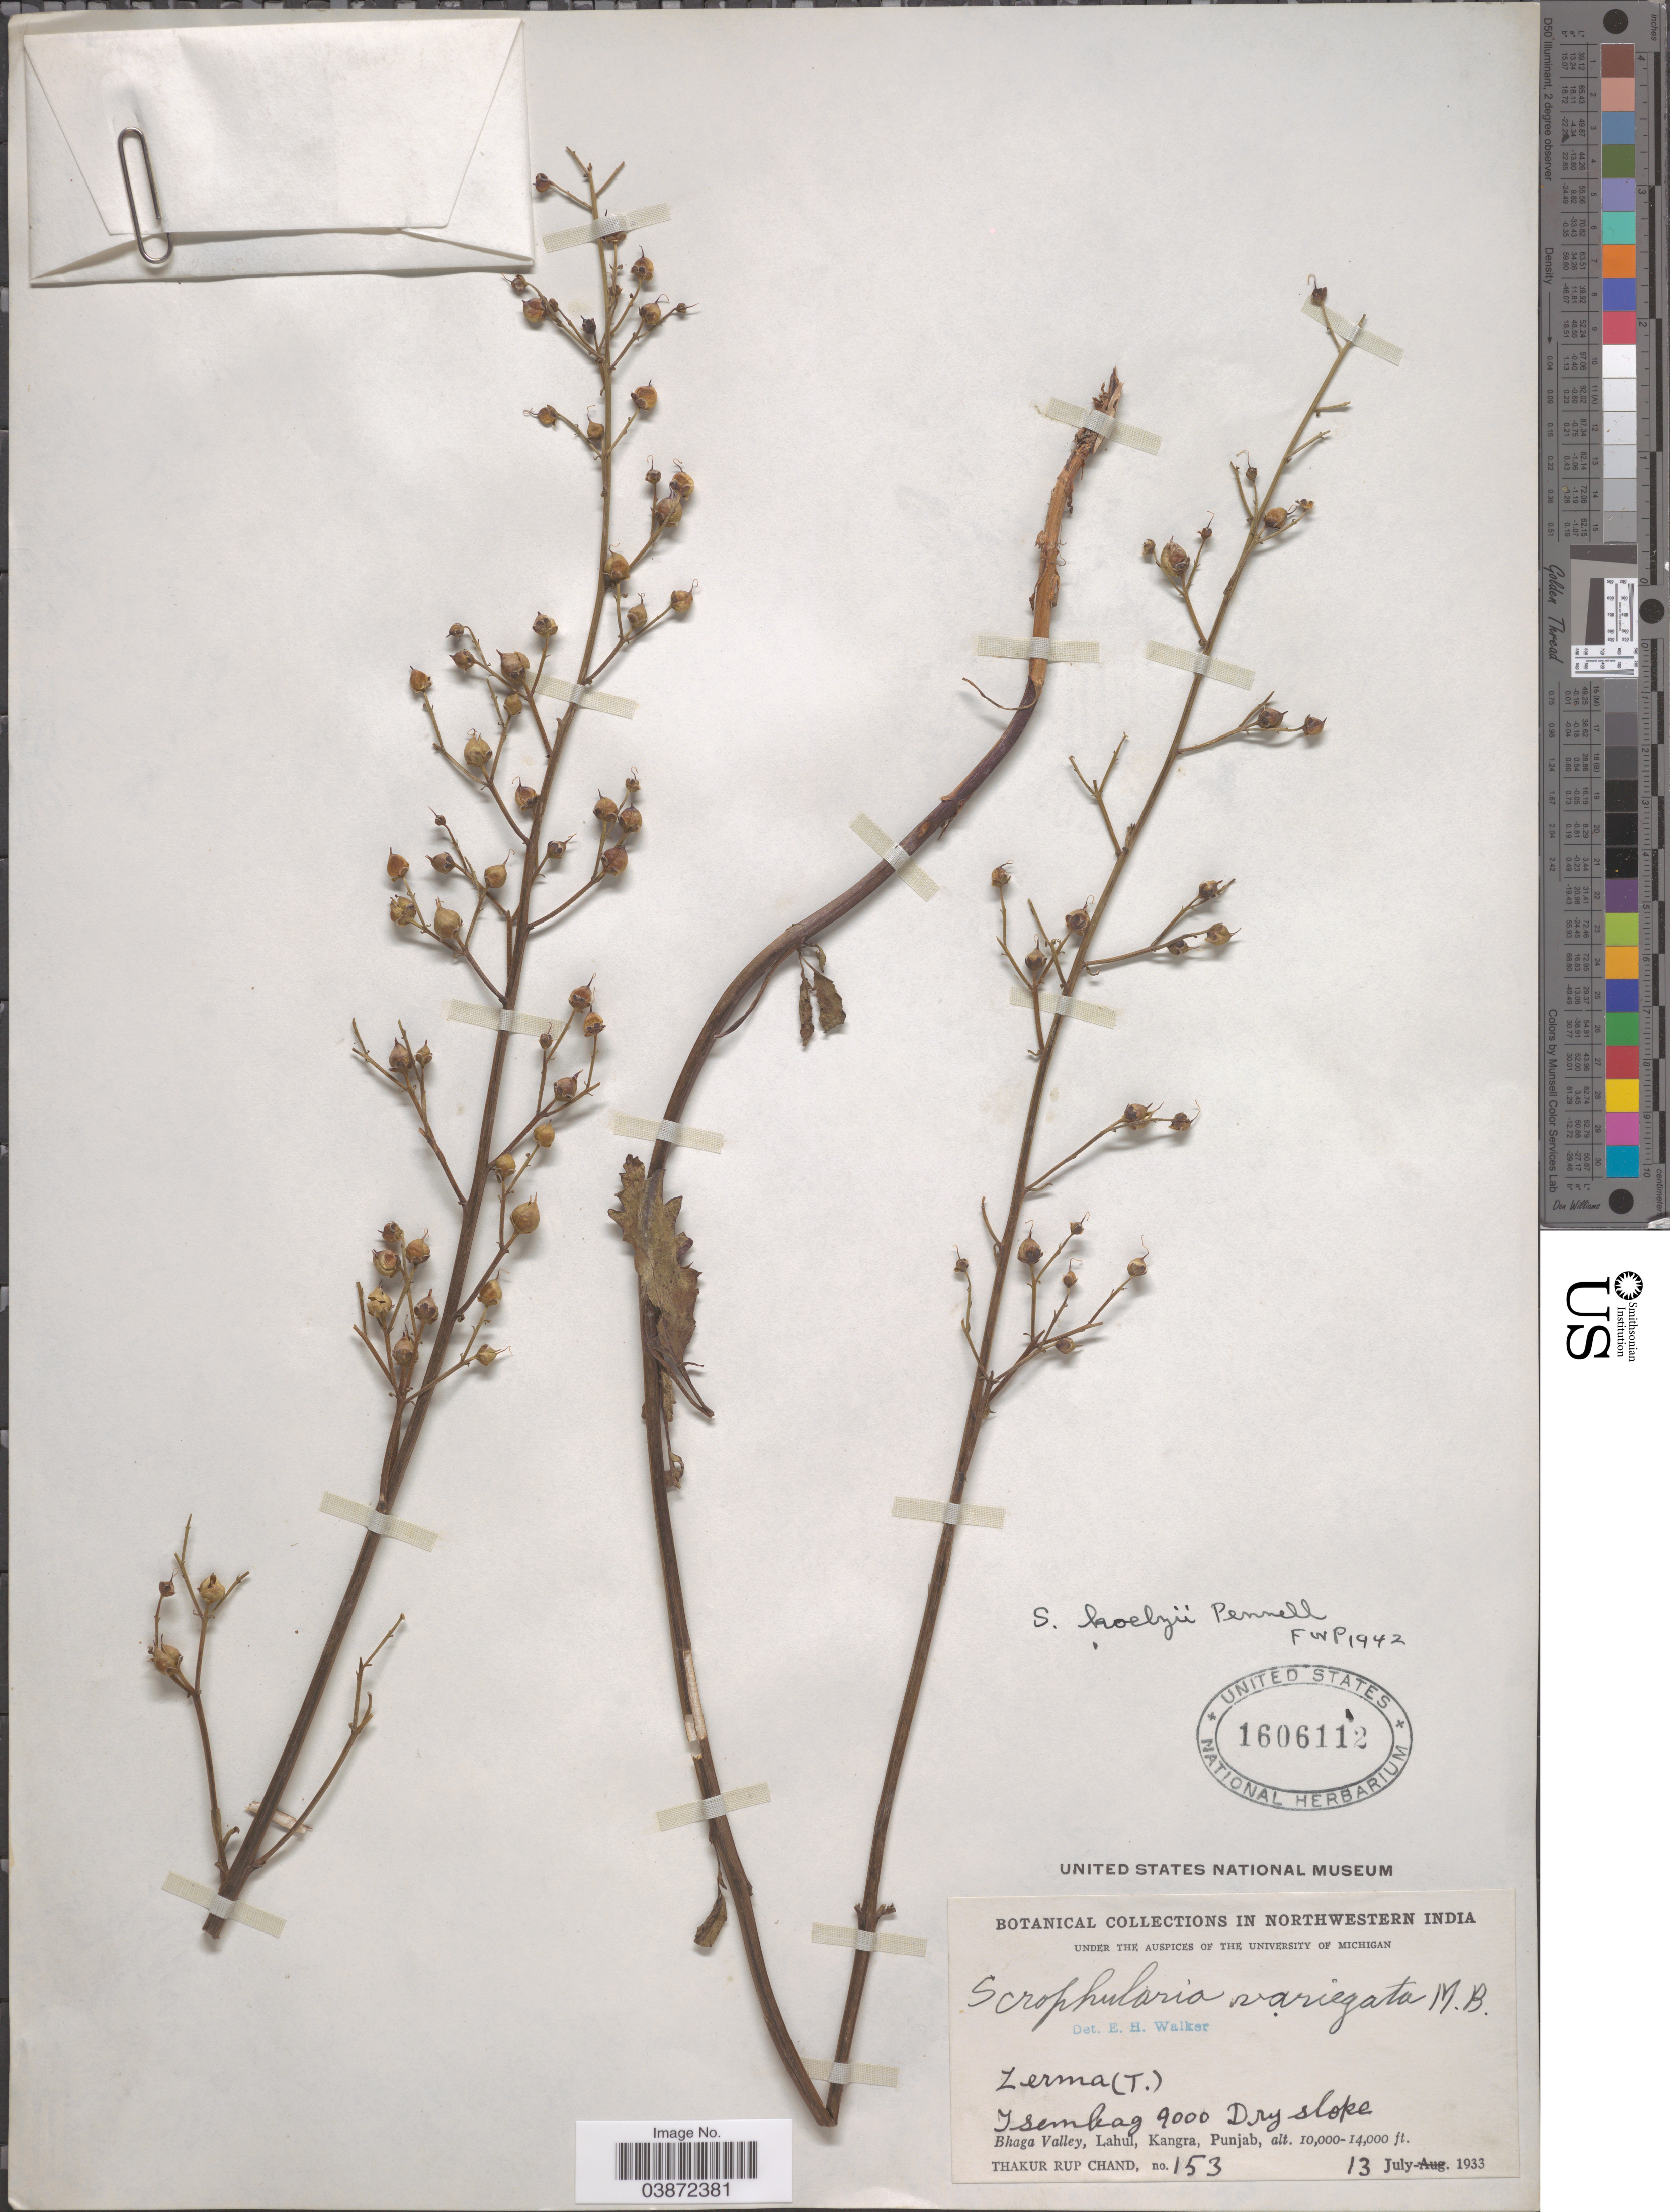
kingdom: Plantae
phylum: Tracheophyta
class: Magnoliopsida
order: Lamiales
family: Scrophulariaceae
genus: Scrophularia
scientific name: Scrophularia koelzii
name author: Pennell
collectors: T. R. Chand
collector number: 153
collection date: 1933-07-13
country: India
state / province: Punjab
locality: Northwestern India. Isembag. Bhaga Valley, Lahul, Kangra.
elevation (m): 2743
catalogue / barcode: US 1606112